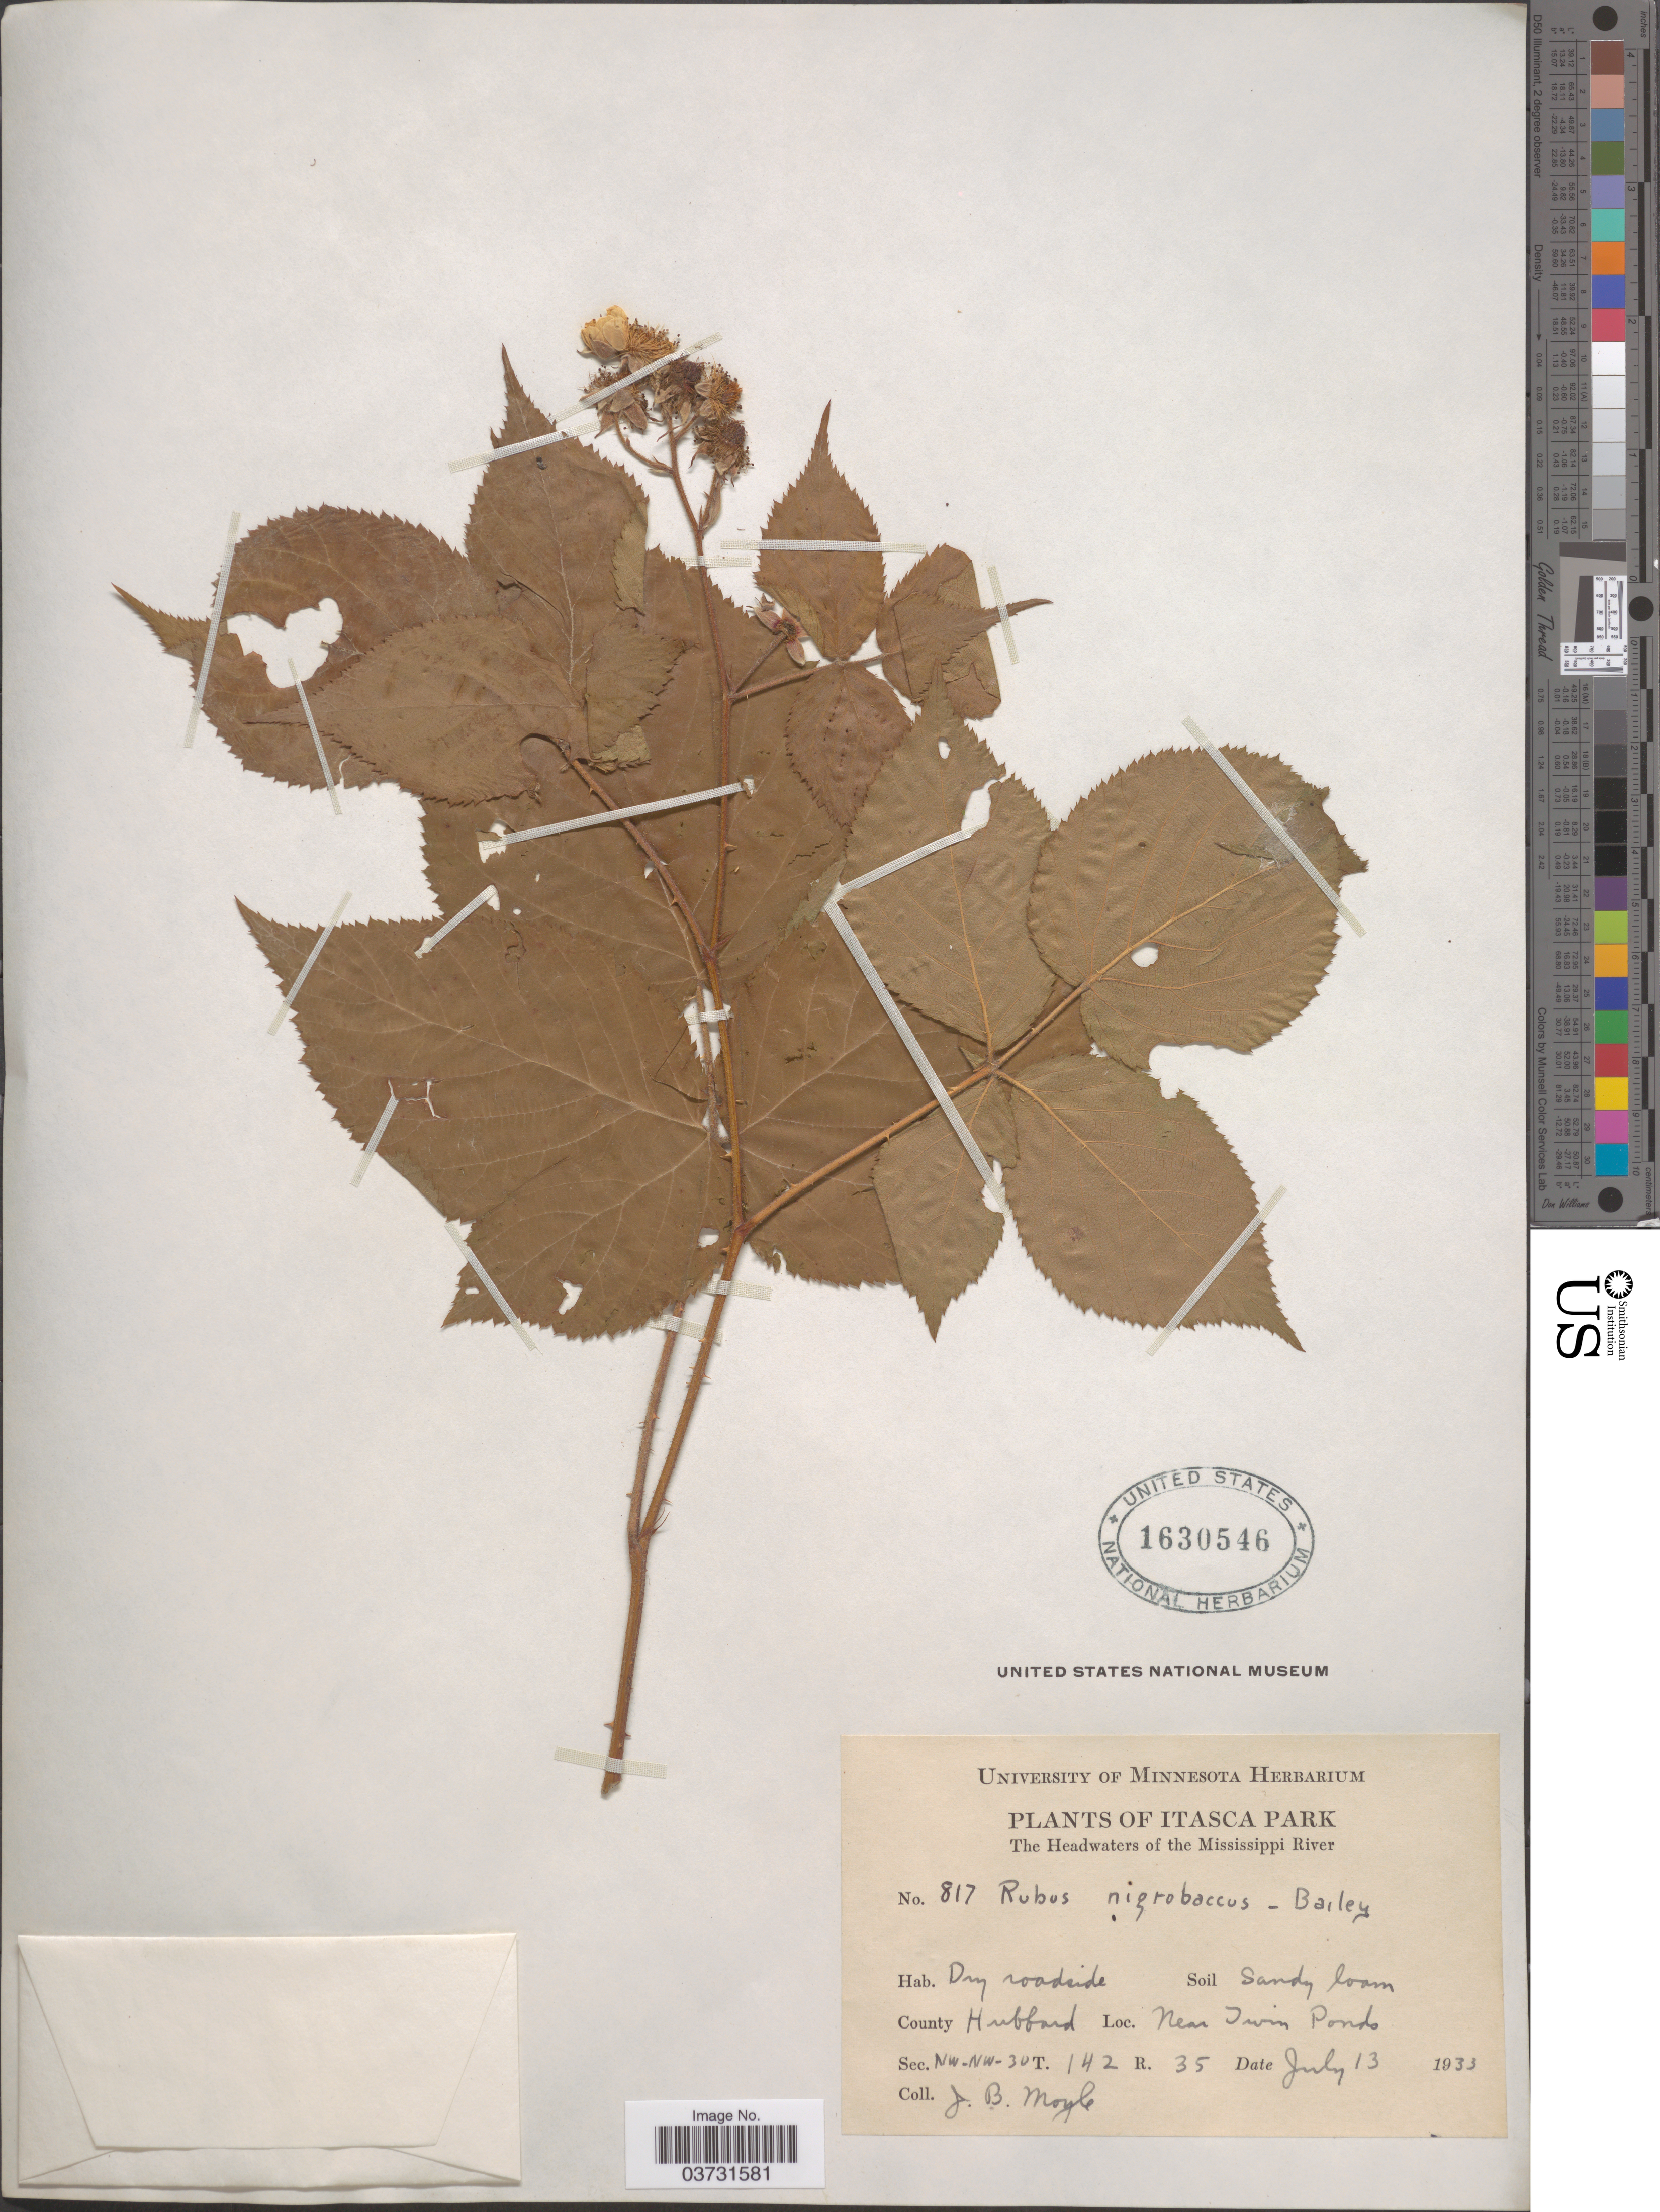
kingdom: Plantae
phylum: Tracheophyta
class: Magnoliopsida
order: Rosales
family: Rosaceae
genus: Rubus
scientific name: Rubus nigrobaccus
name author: L.H. Bailey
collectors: J. Moyle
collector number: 817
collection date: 1933-07-13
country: United States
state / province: Minnesota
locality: Itasca Park. The Headwaters of the Mississippi River. County Hubbard. Near Twin Ponds. Sec. NW-NW-30 T. 142 R. 35.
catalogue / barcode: US 1630546